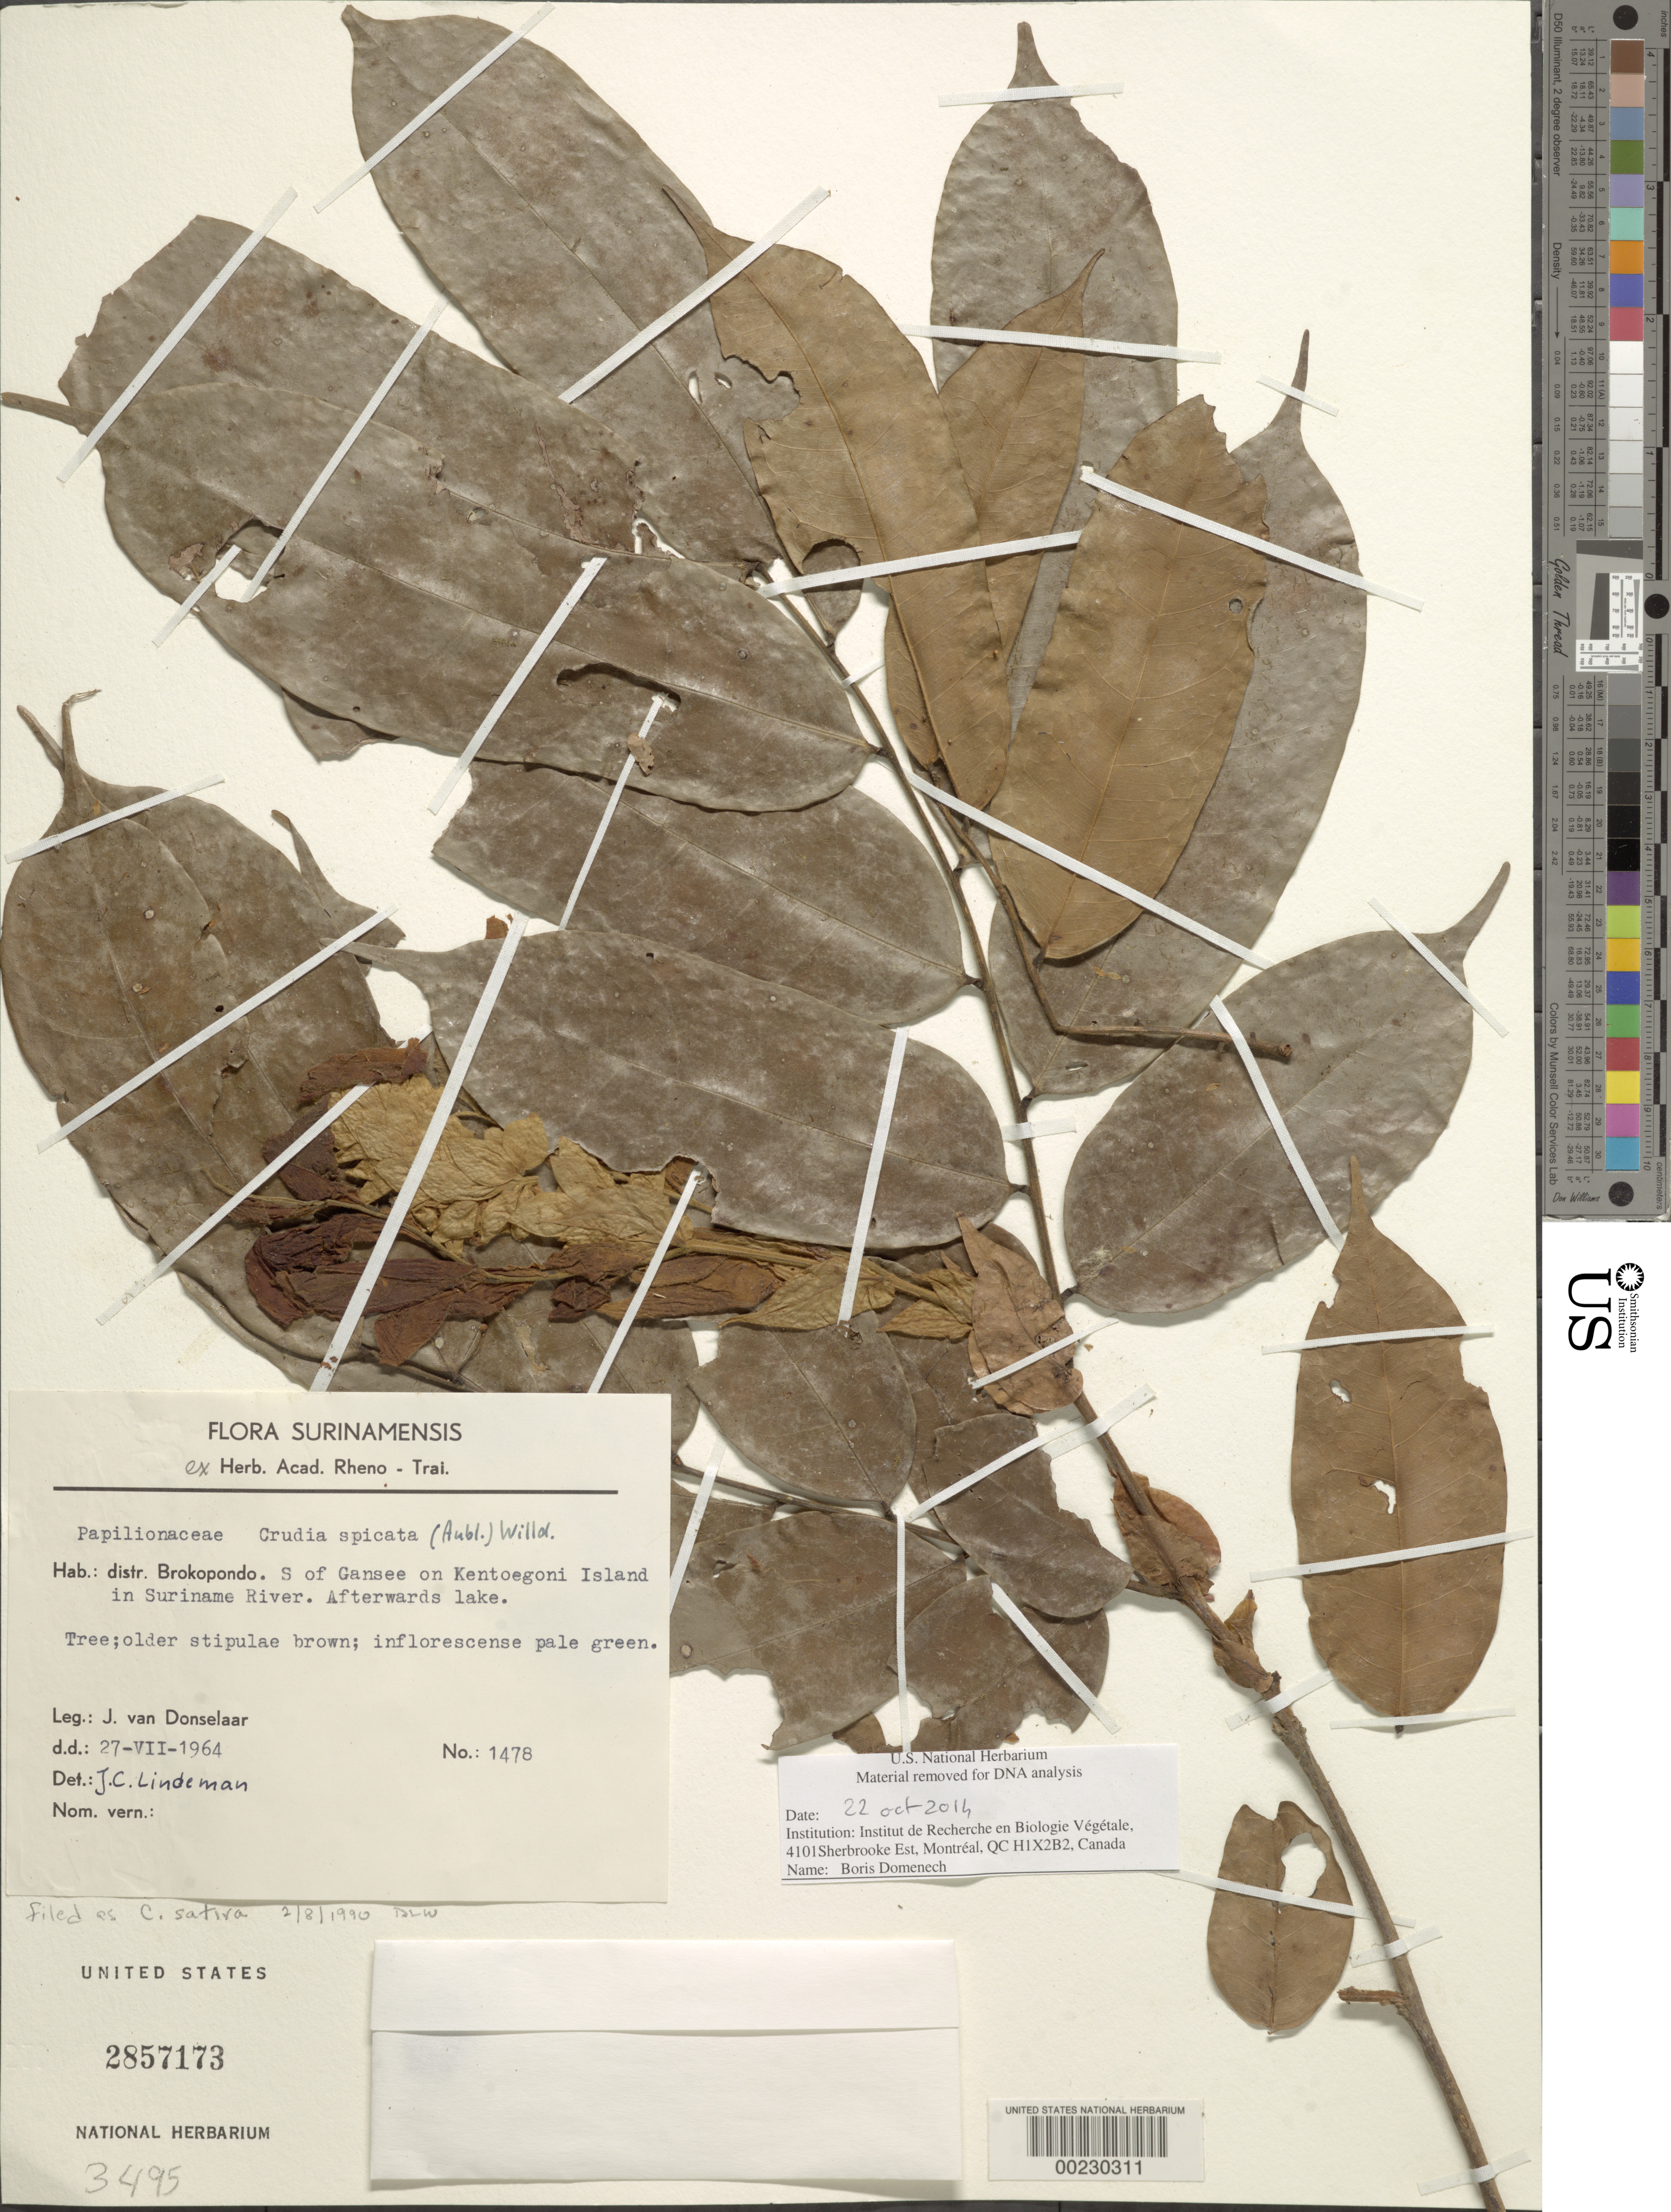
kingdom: Plantae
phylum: Tracheophyta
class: Magnoliopsida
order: Fabales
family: Fabaceae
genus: Crudia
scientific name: Crudia spicata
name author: (Aubl.) Benth.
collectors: J. Donselaar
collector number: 1478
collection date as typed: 27 Jul 1964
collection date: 1964-07-27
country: Suriname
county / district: Brokopondo Dist.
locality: S of gansee on kentoegoni island in suriname river; afterwards lake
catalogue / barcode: US 2857173